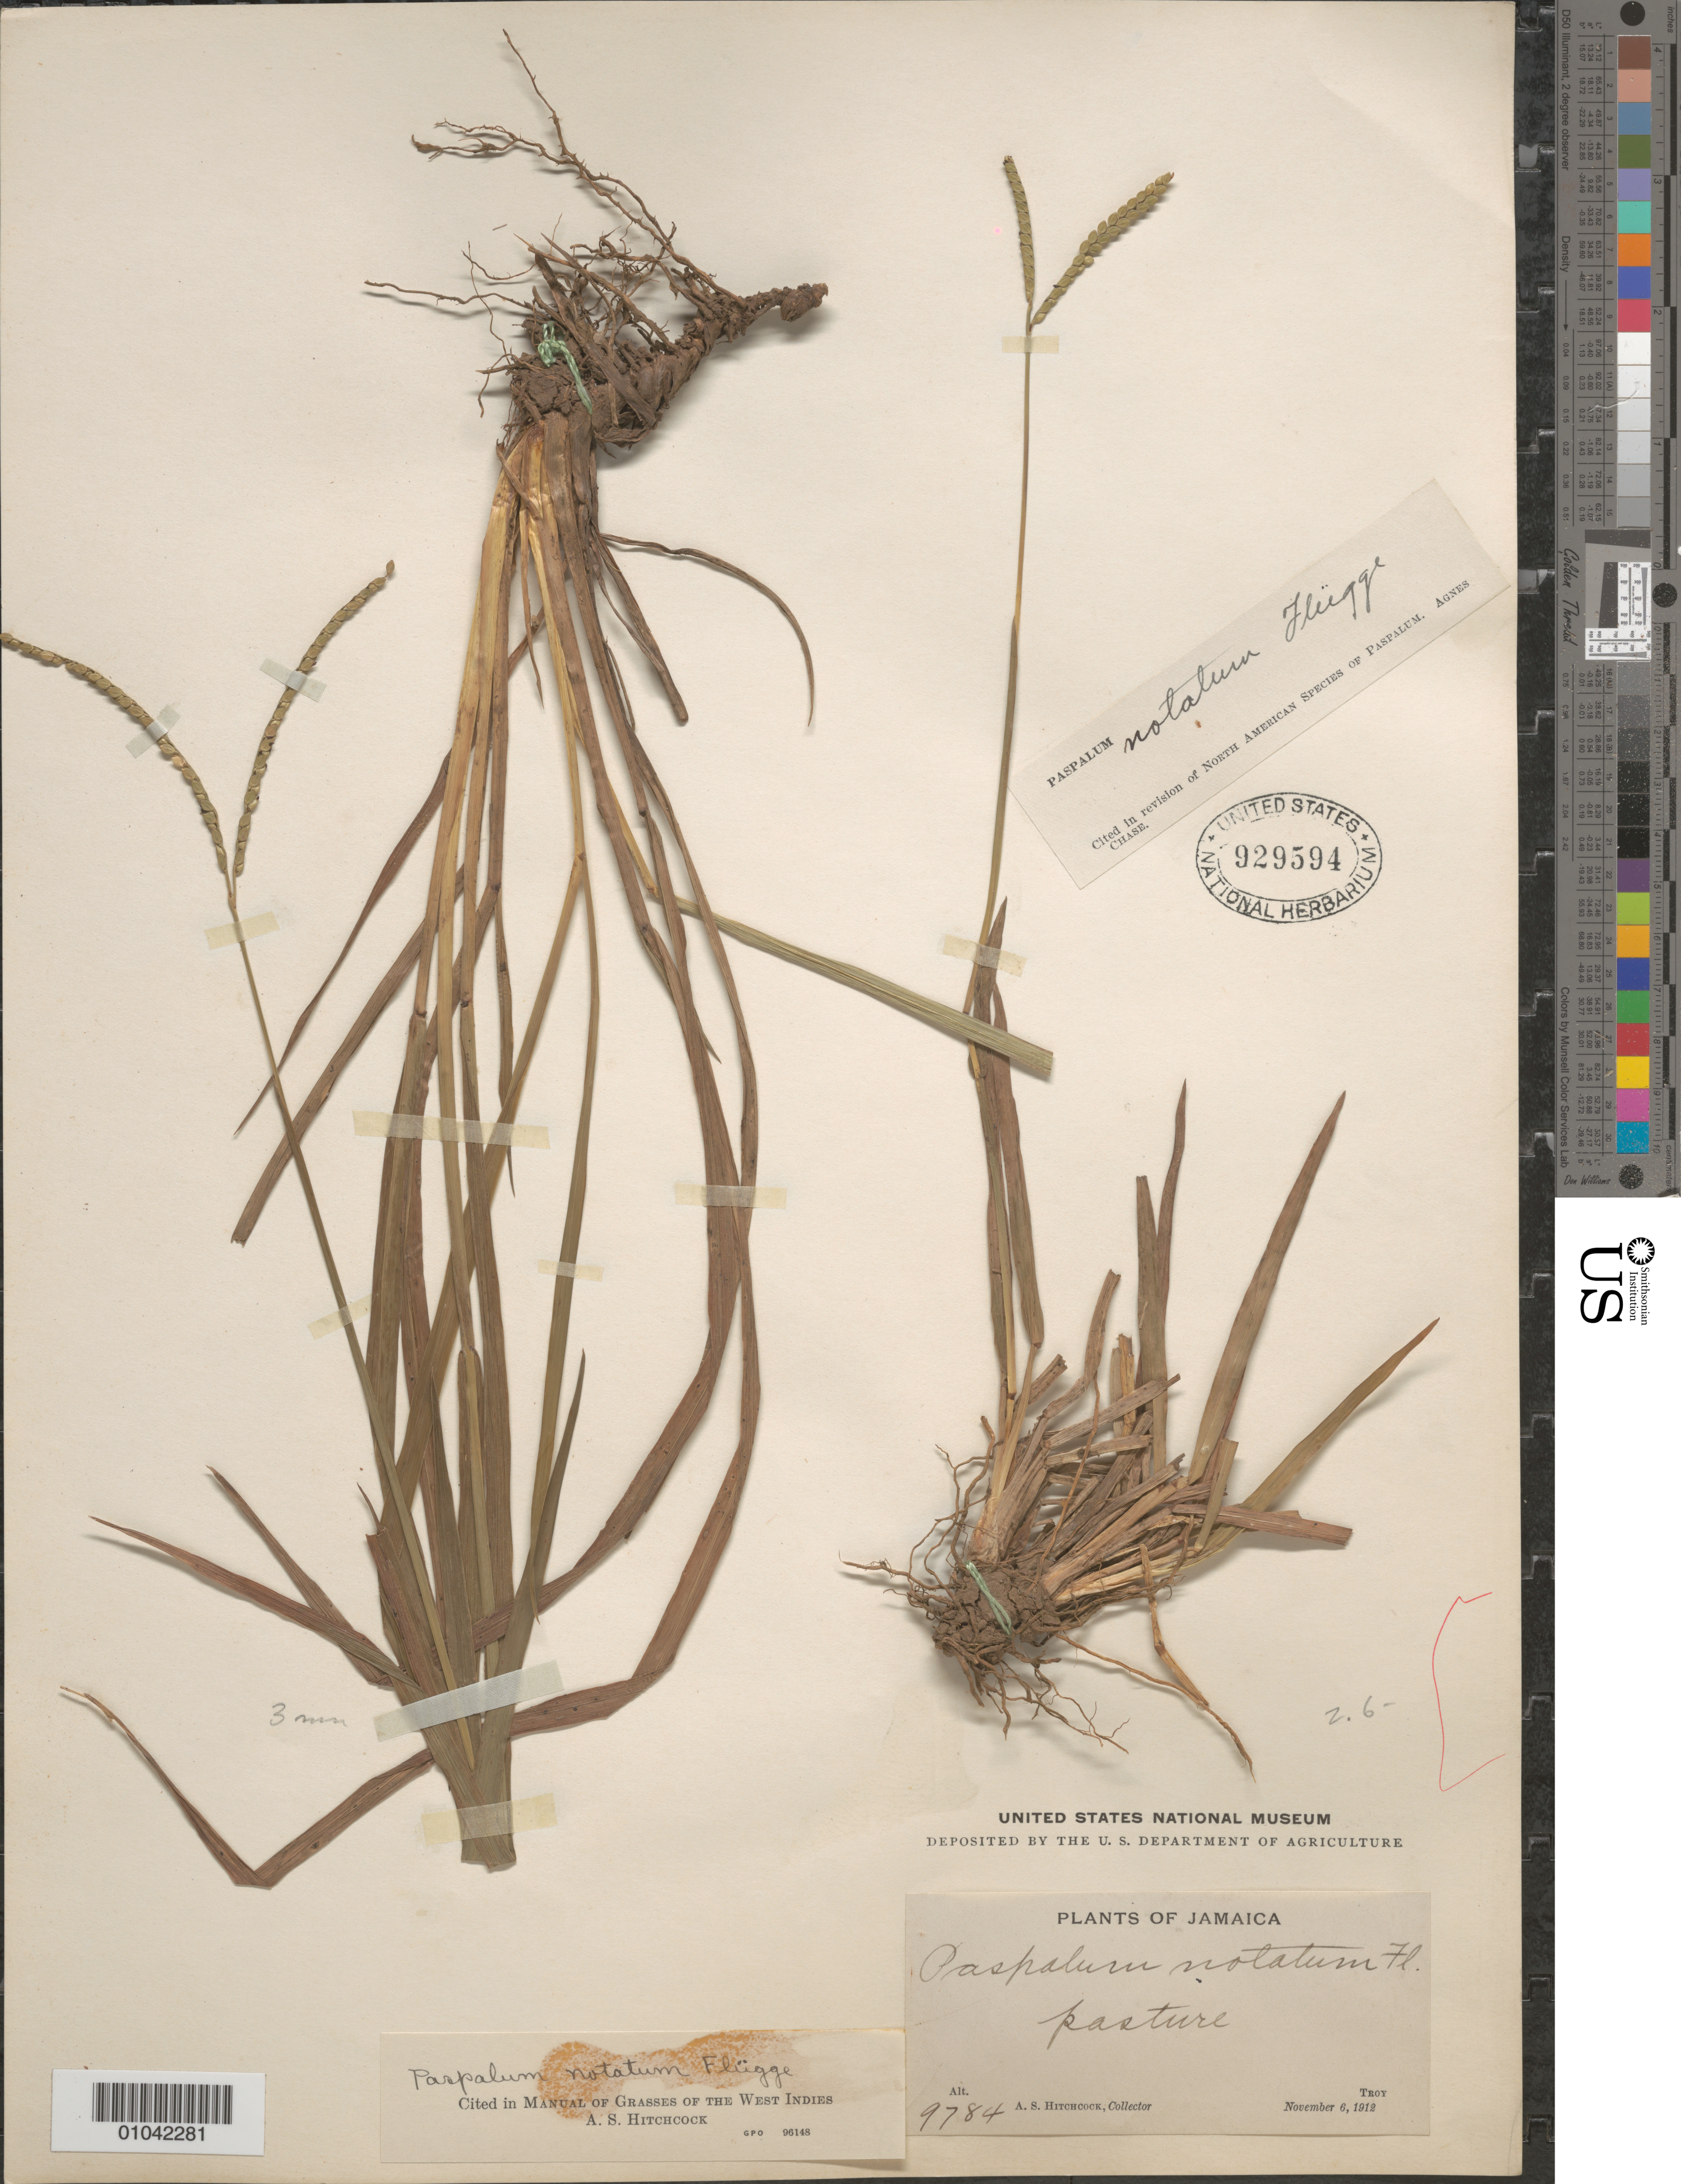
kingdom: Plantae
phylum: Tracheophyta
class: Liliopsida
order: Poales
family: Poaceae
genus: Paspalum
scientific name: Paspalum notatum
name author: Flüggé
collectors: A. S. Hitchcock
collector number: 9784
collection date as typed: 06 Nov 1912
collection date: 1912-11-06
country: Jamaica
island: Jamaica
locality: Troy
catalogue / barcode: US 929594